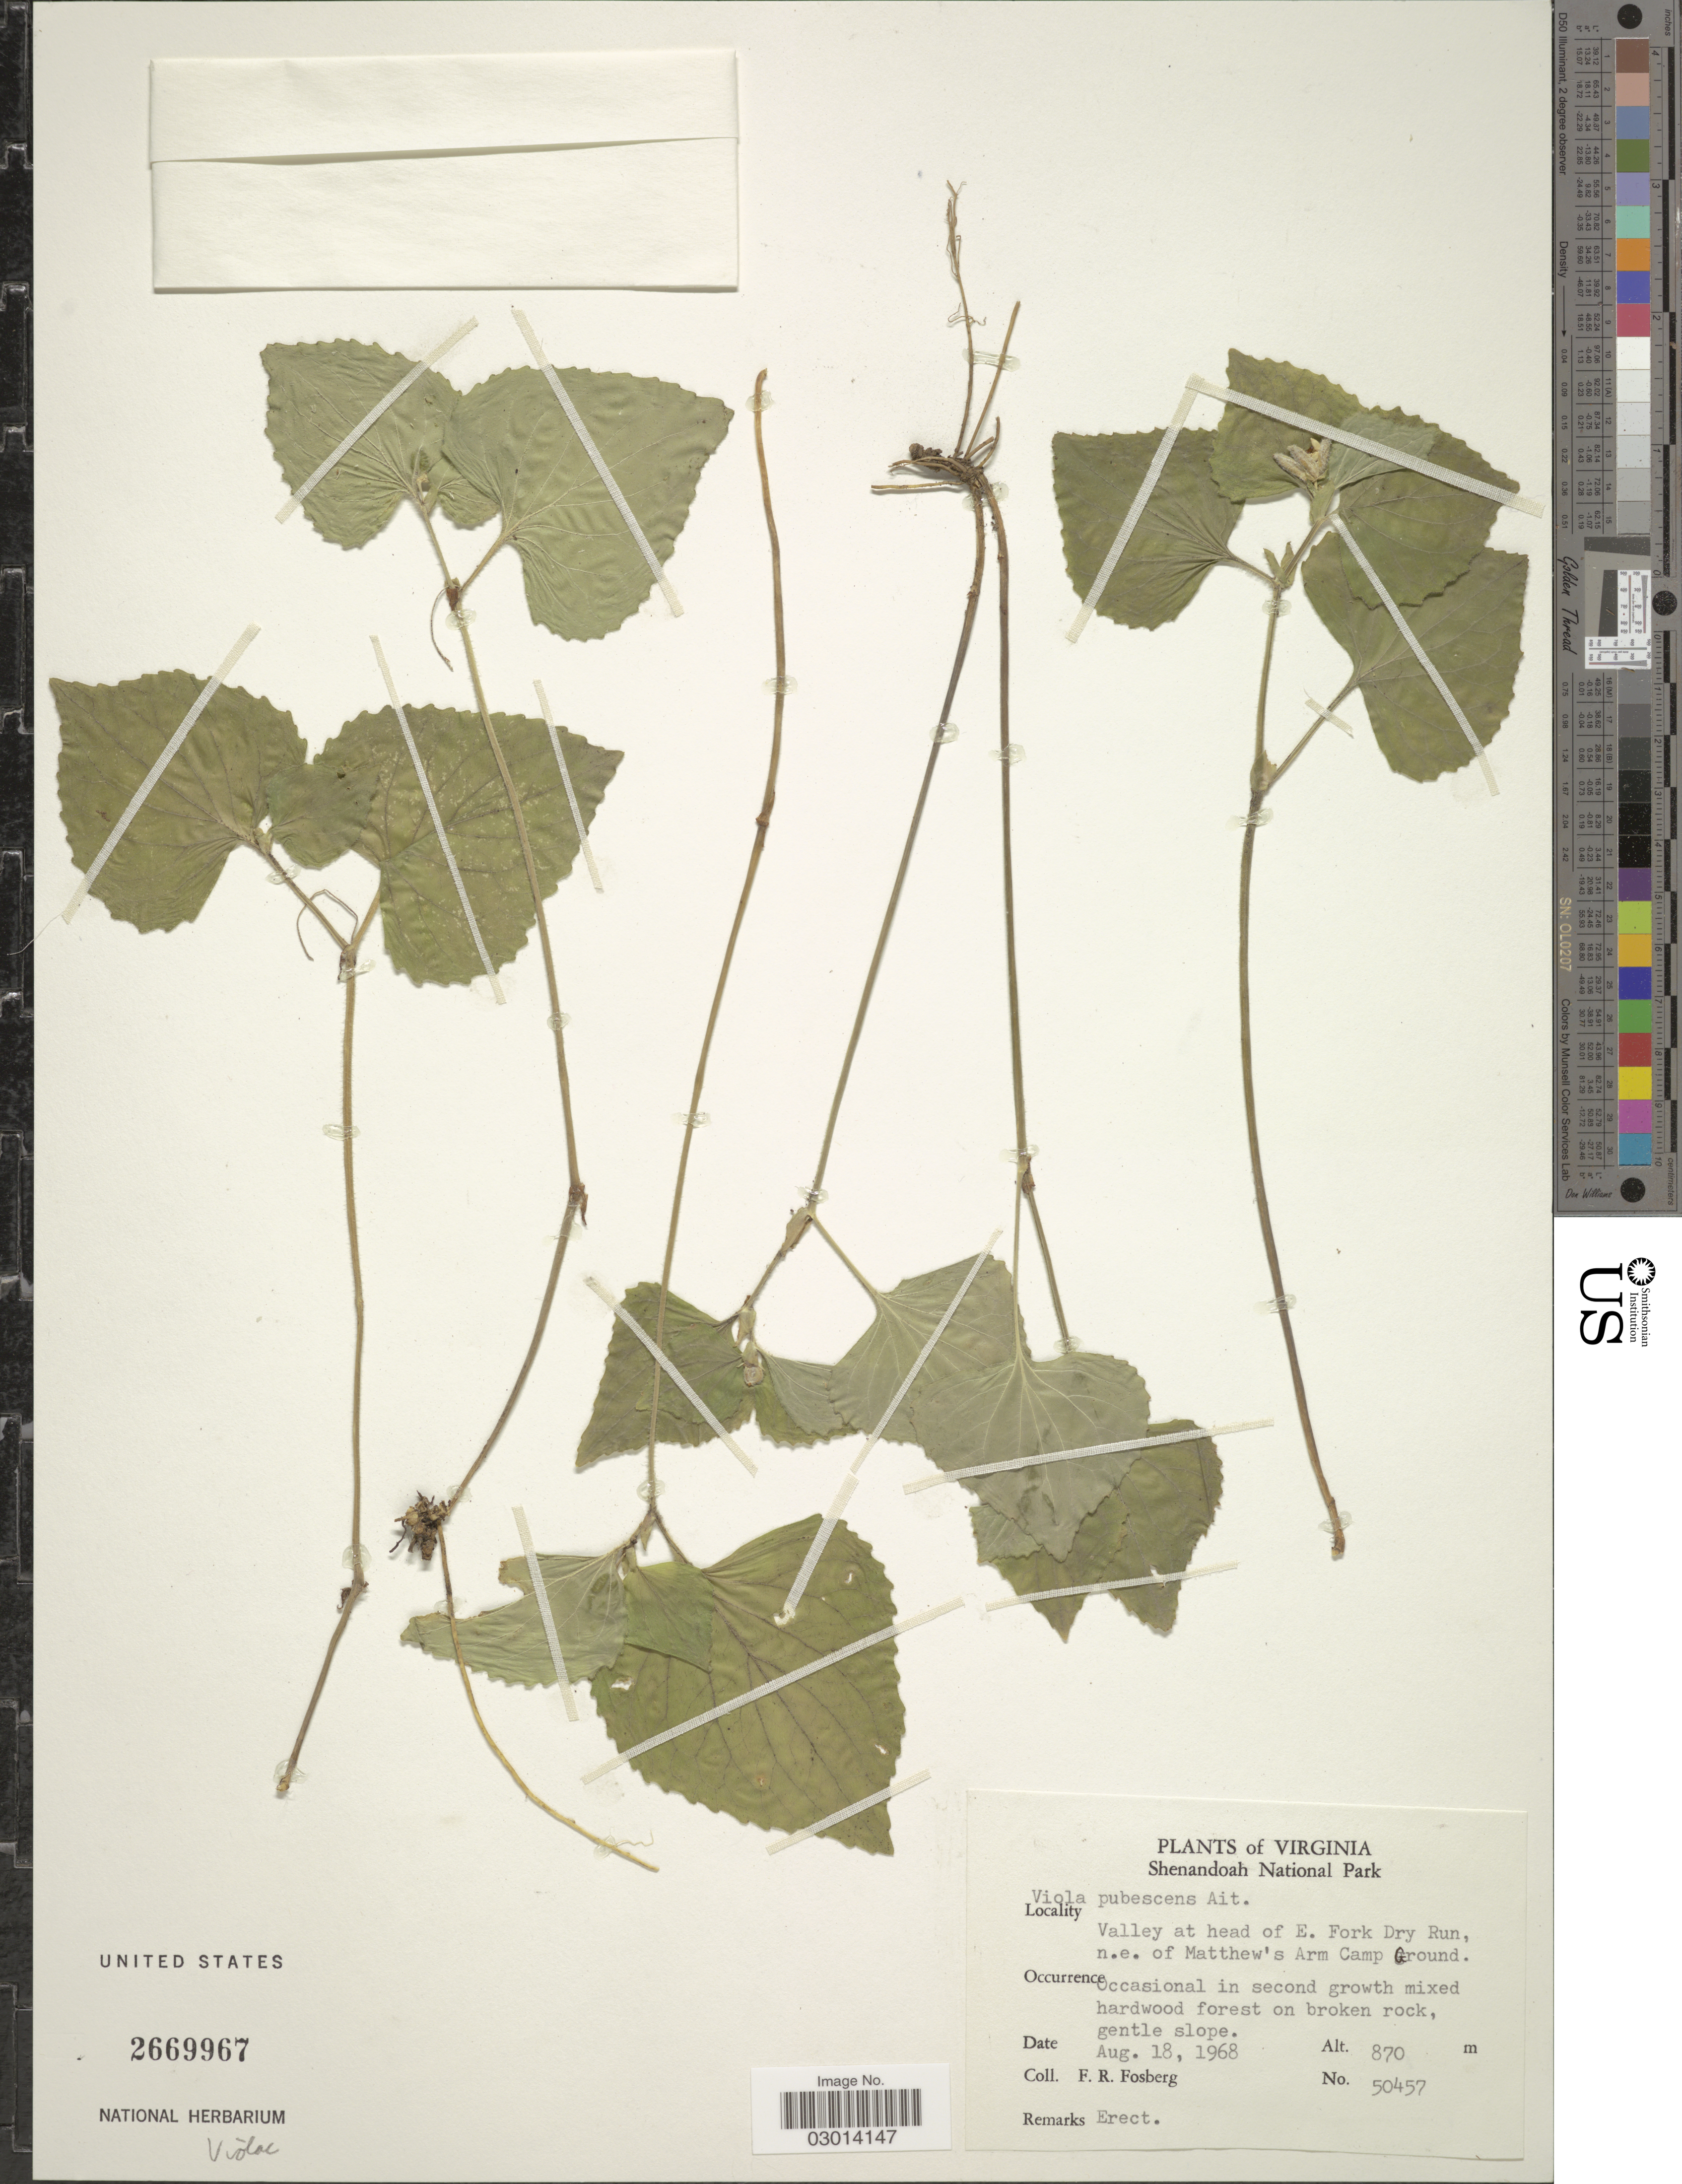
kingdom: Plantae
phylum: Tracheophyta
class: Magnoliopsida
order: Malpighiales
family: Violaceae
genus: Viola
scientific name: Viola pubescens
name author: Aiton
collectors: F. R. Fosberg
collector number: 50457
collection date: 1968-08-18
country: United States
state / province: Virginia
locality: Shenandoah National Park. Valley at head of E. Fork Dry Run, n.e. of Matthew's Arm Camp Ground.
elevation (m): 870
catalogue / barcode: US 2669967